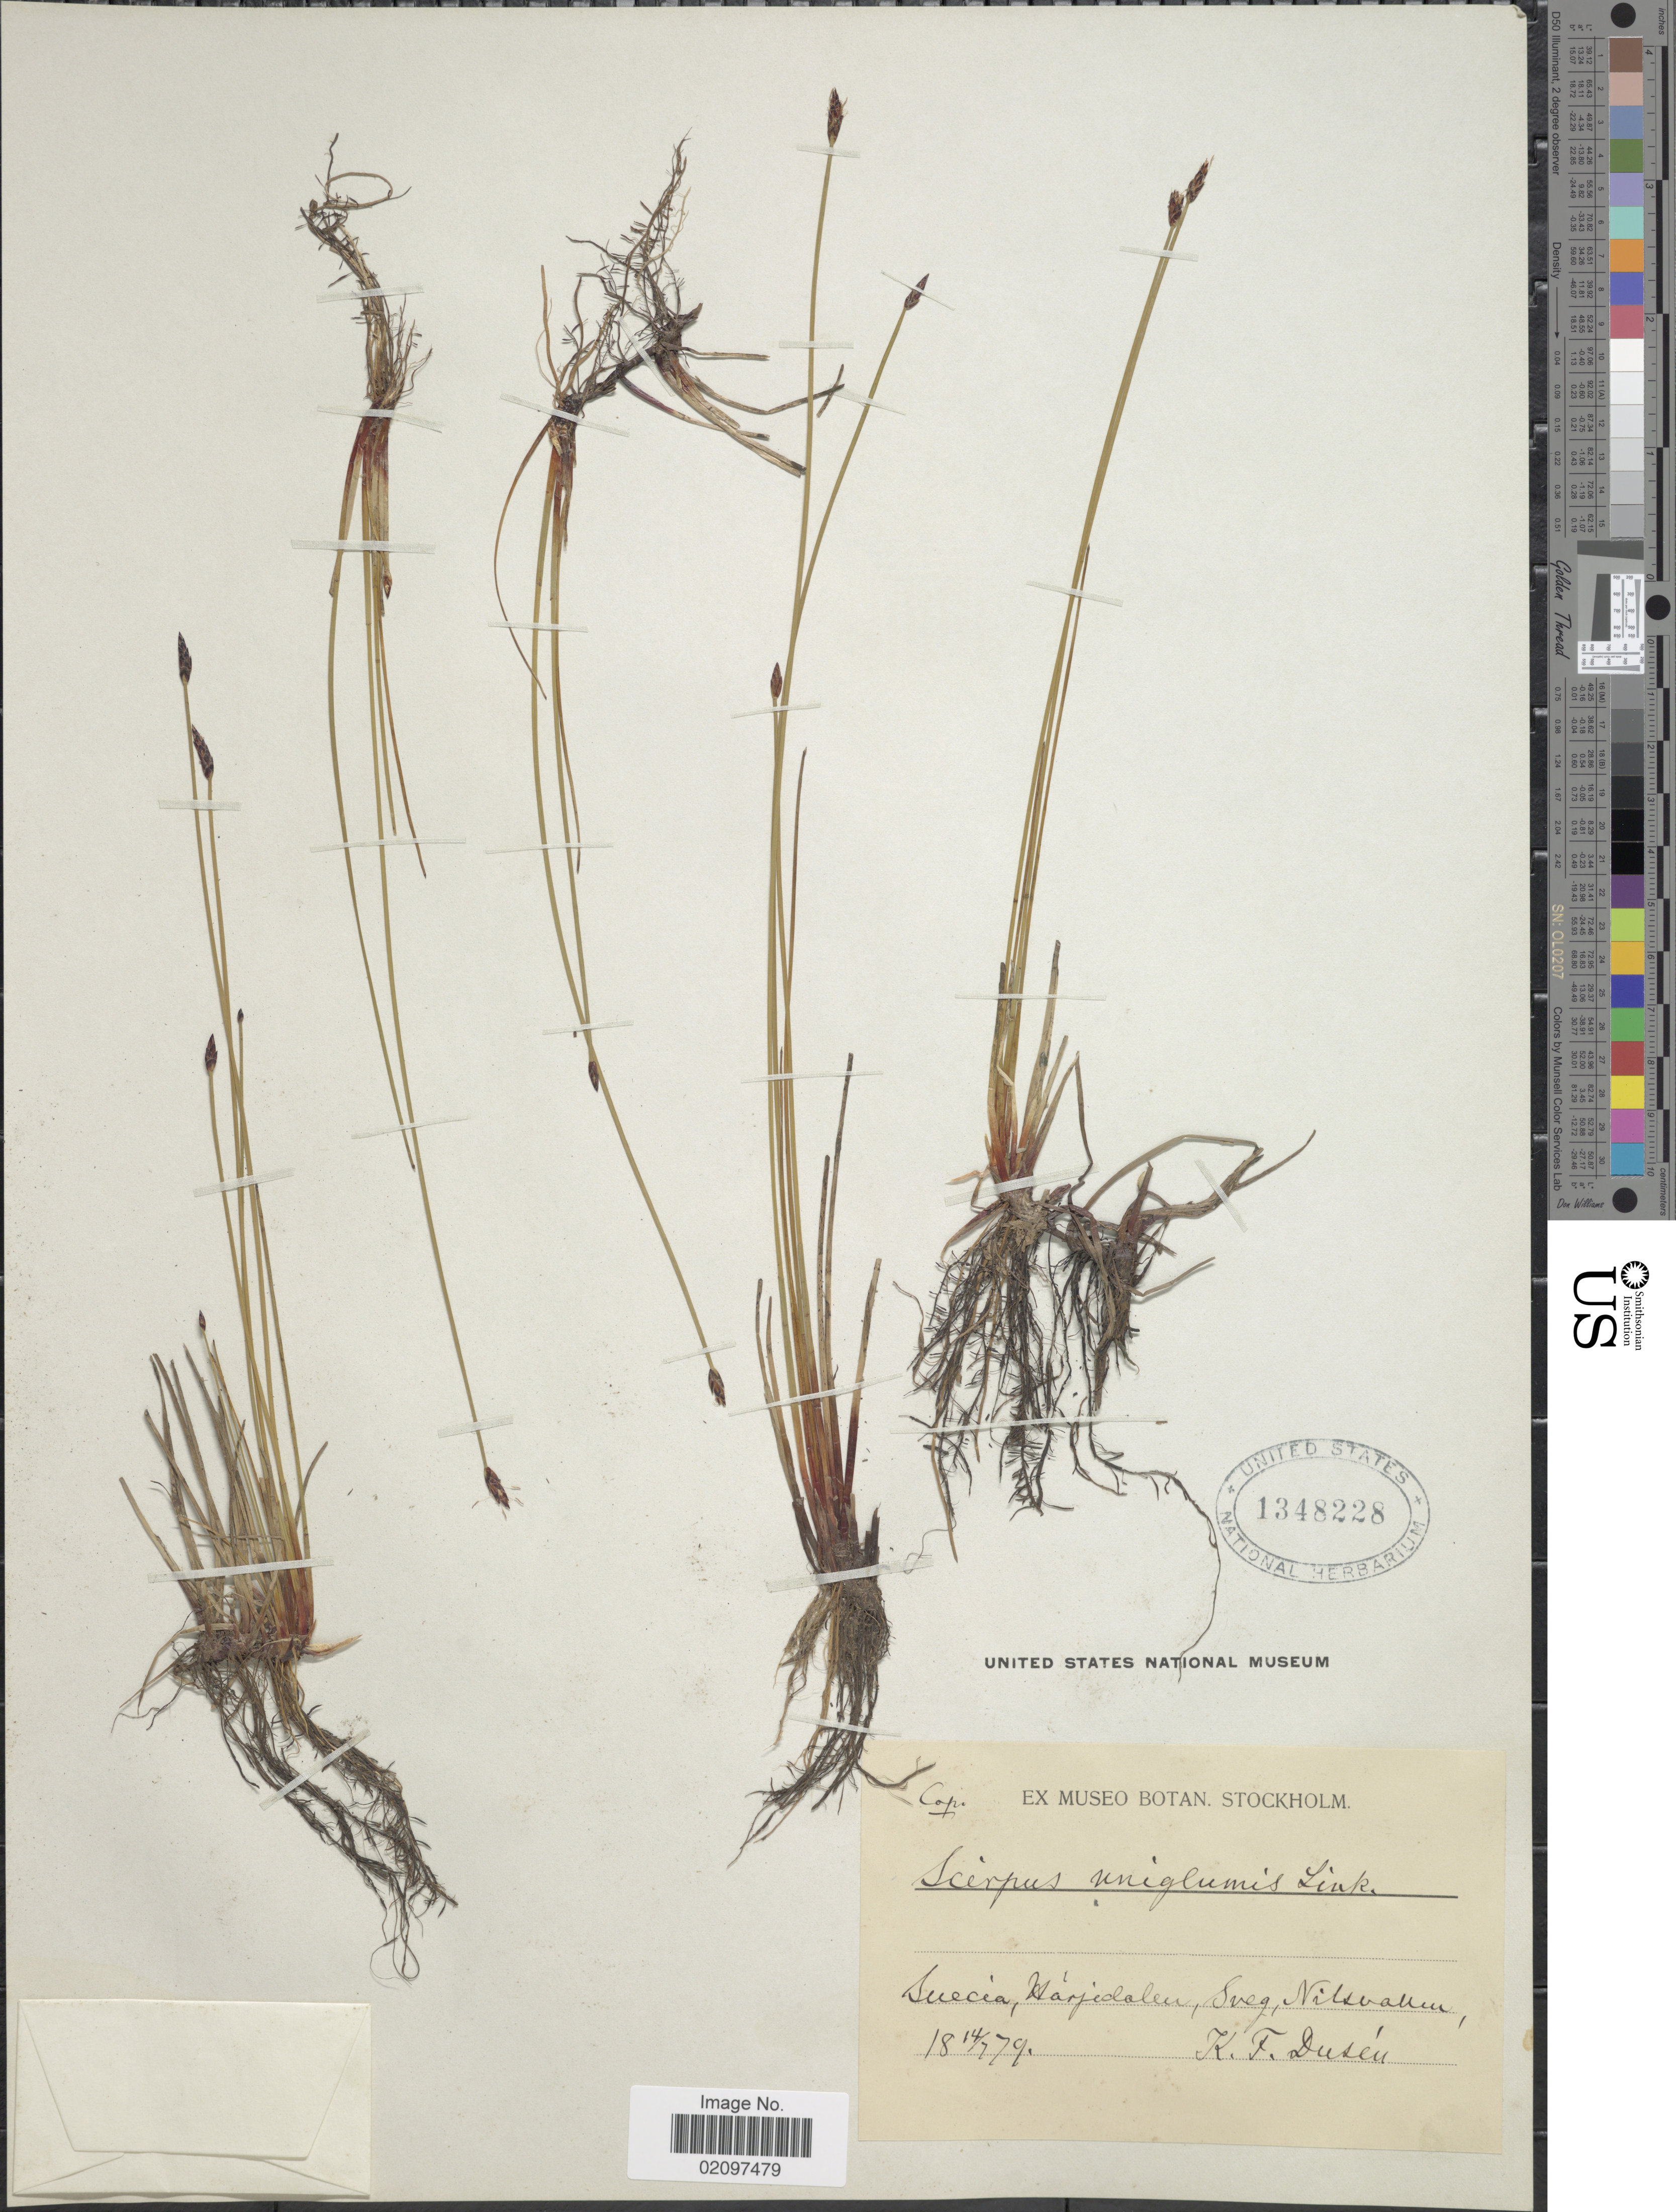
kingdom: Plantae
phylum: Tracheophyta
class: Liliopsida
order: Poales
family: Cyperaceae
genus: Eleocharis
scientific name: Eleocharis uniglumis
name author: (Link) Schult.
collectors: K. Dusén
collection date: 1879-07-14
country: Sweden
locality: Suecia, Harjedalen, Sveg, Nilsvallen.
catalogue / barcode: US 1348228